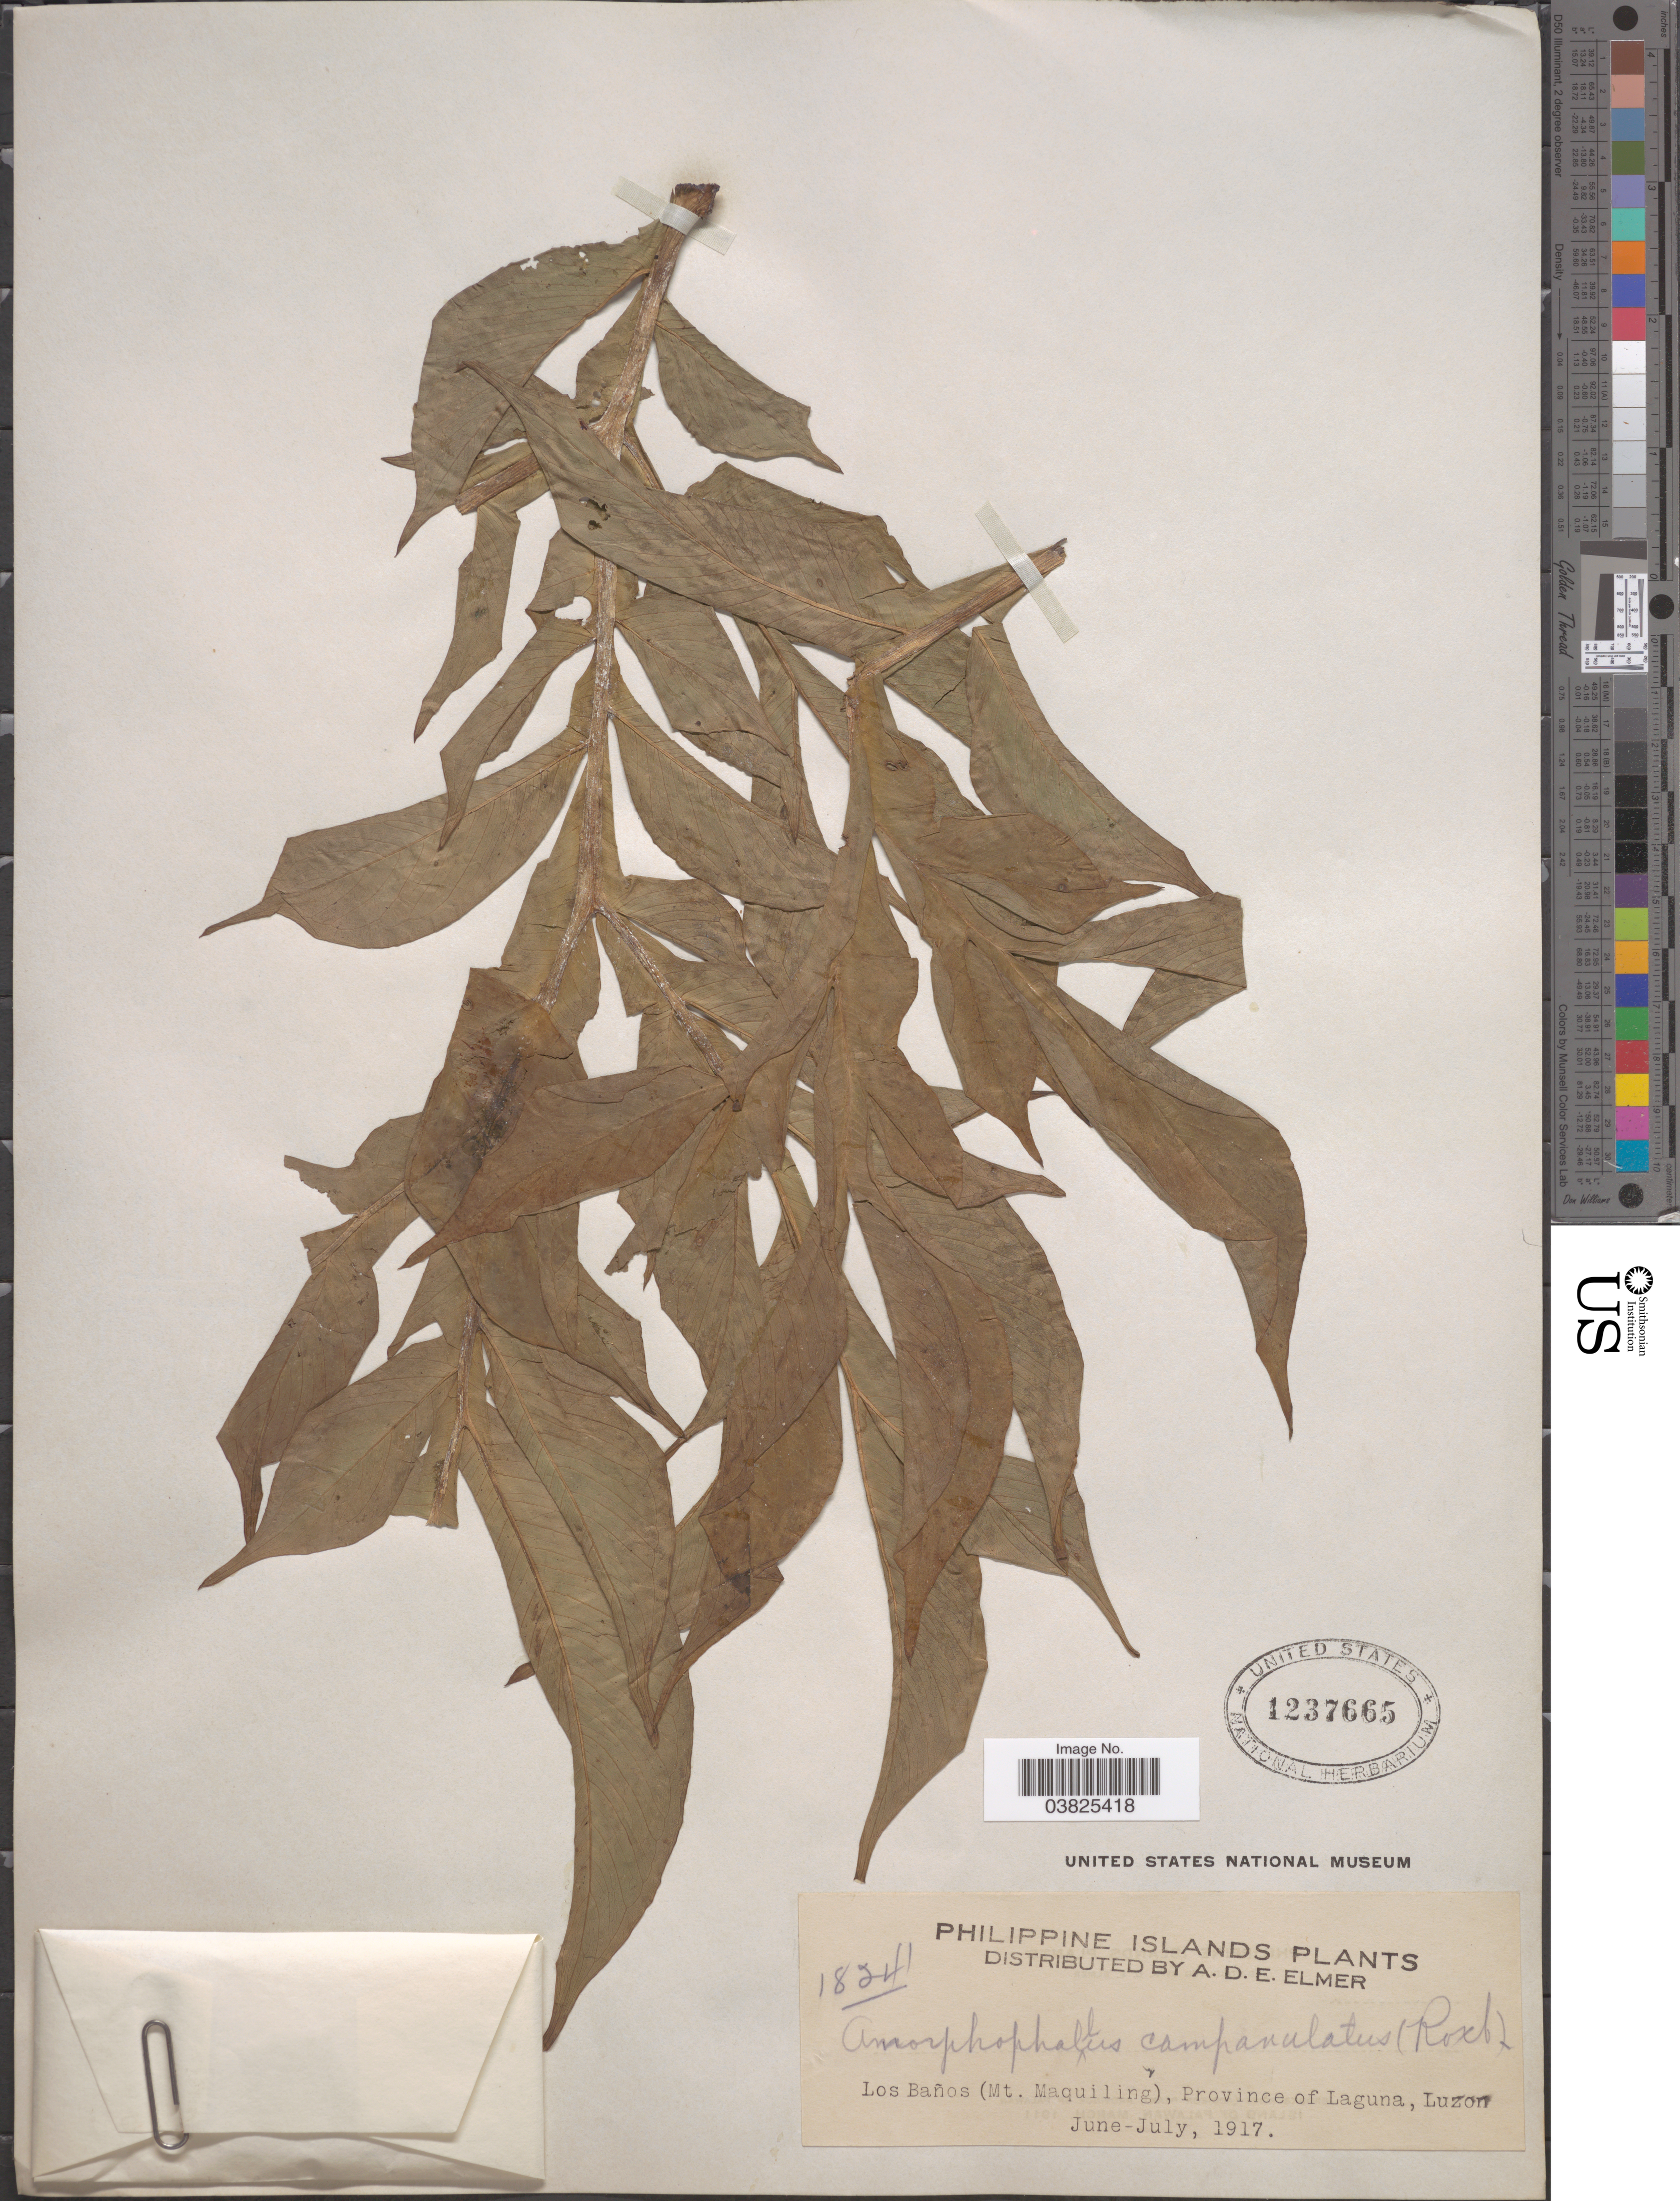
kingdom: Plantae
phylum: Tracheophyta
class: Liliopsida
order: Alismatales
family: Araceae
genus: Amorphophallus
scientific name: Amorphophallus paeoniifolius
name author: (Dennst.) Nicolson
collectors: A. D. E. Elmer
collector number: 18241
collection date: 1917-06/1917-07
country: Philippines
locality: Los Baños (Mt. Maquiling), Province of Laguna, Luzon.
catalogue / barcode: US 1237665